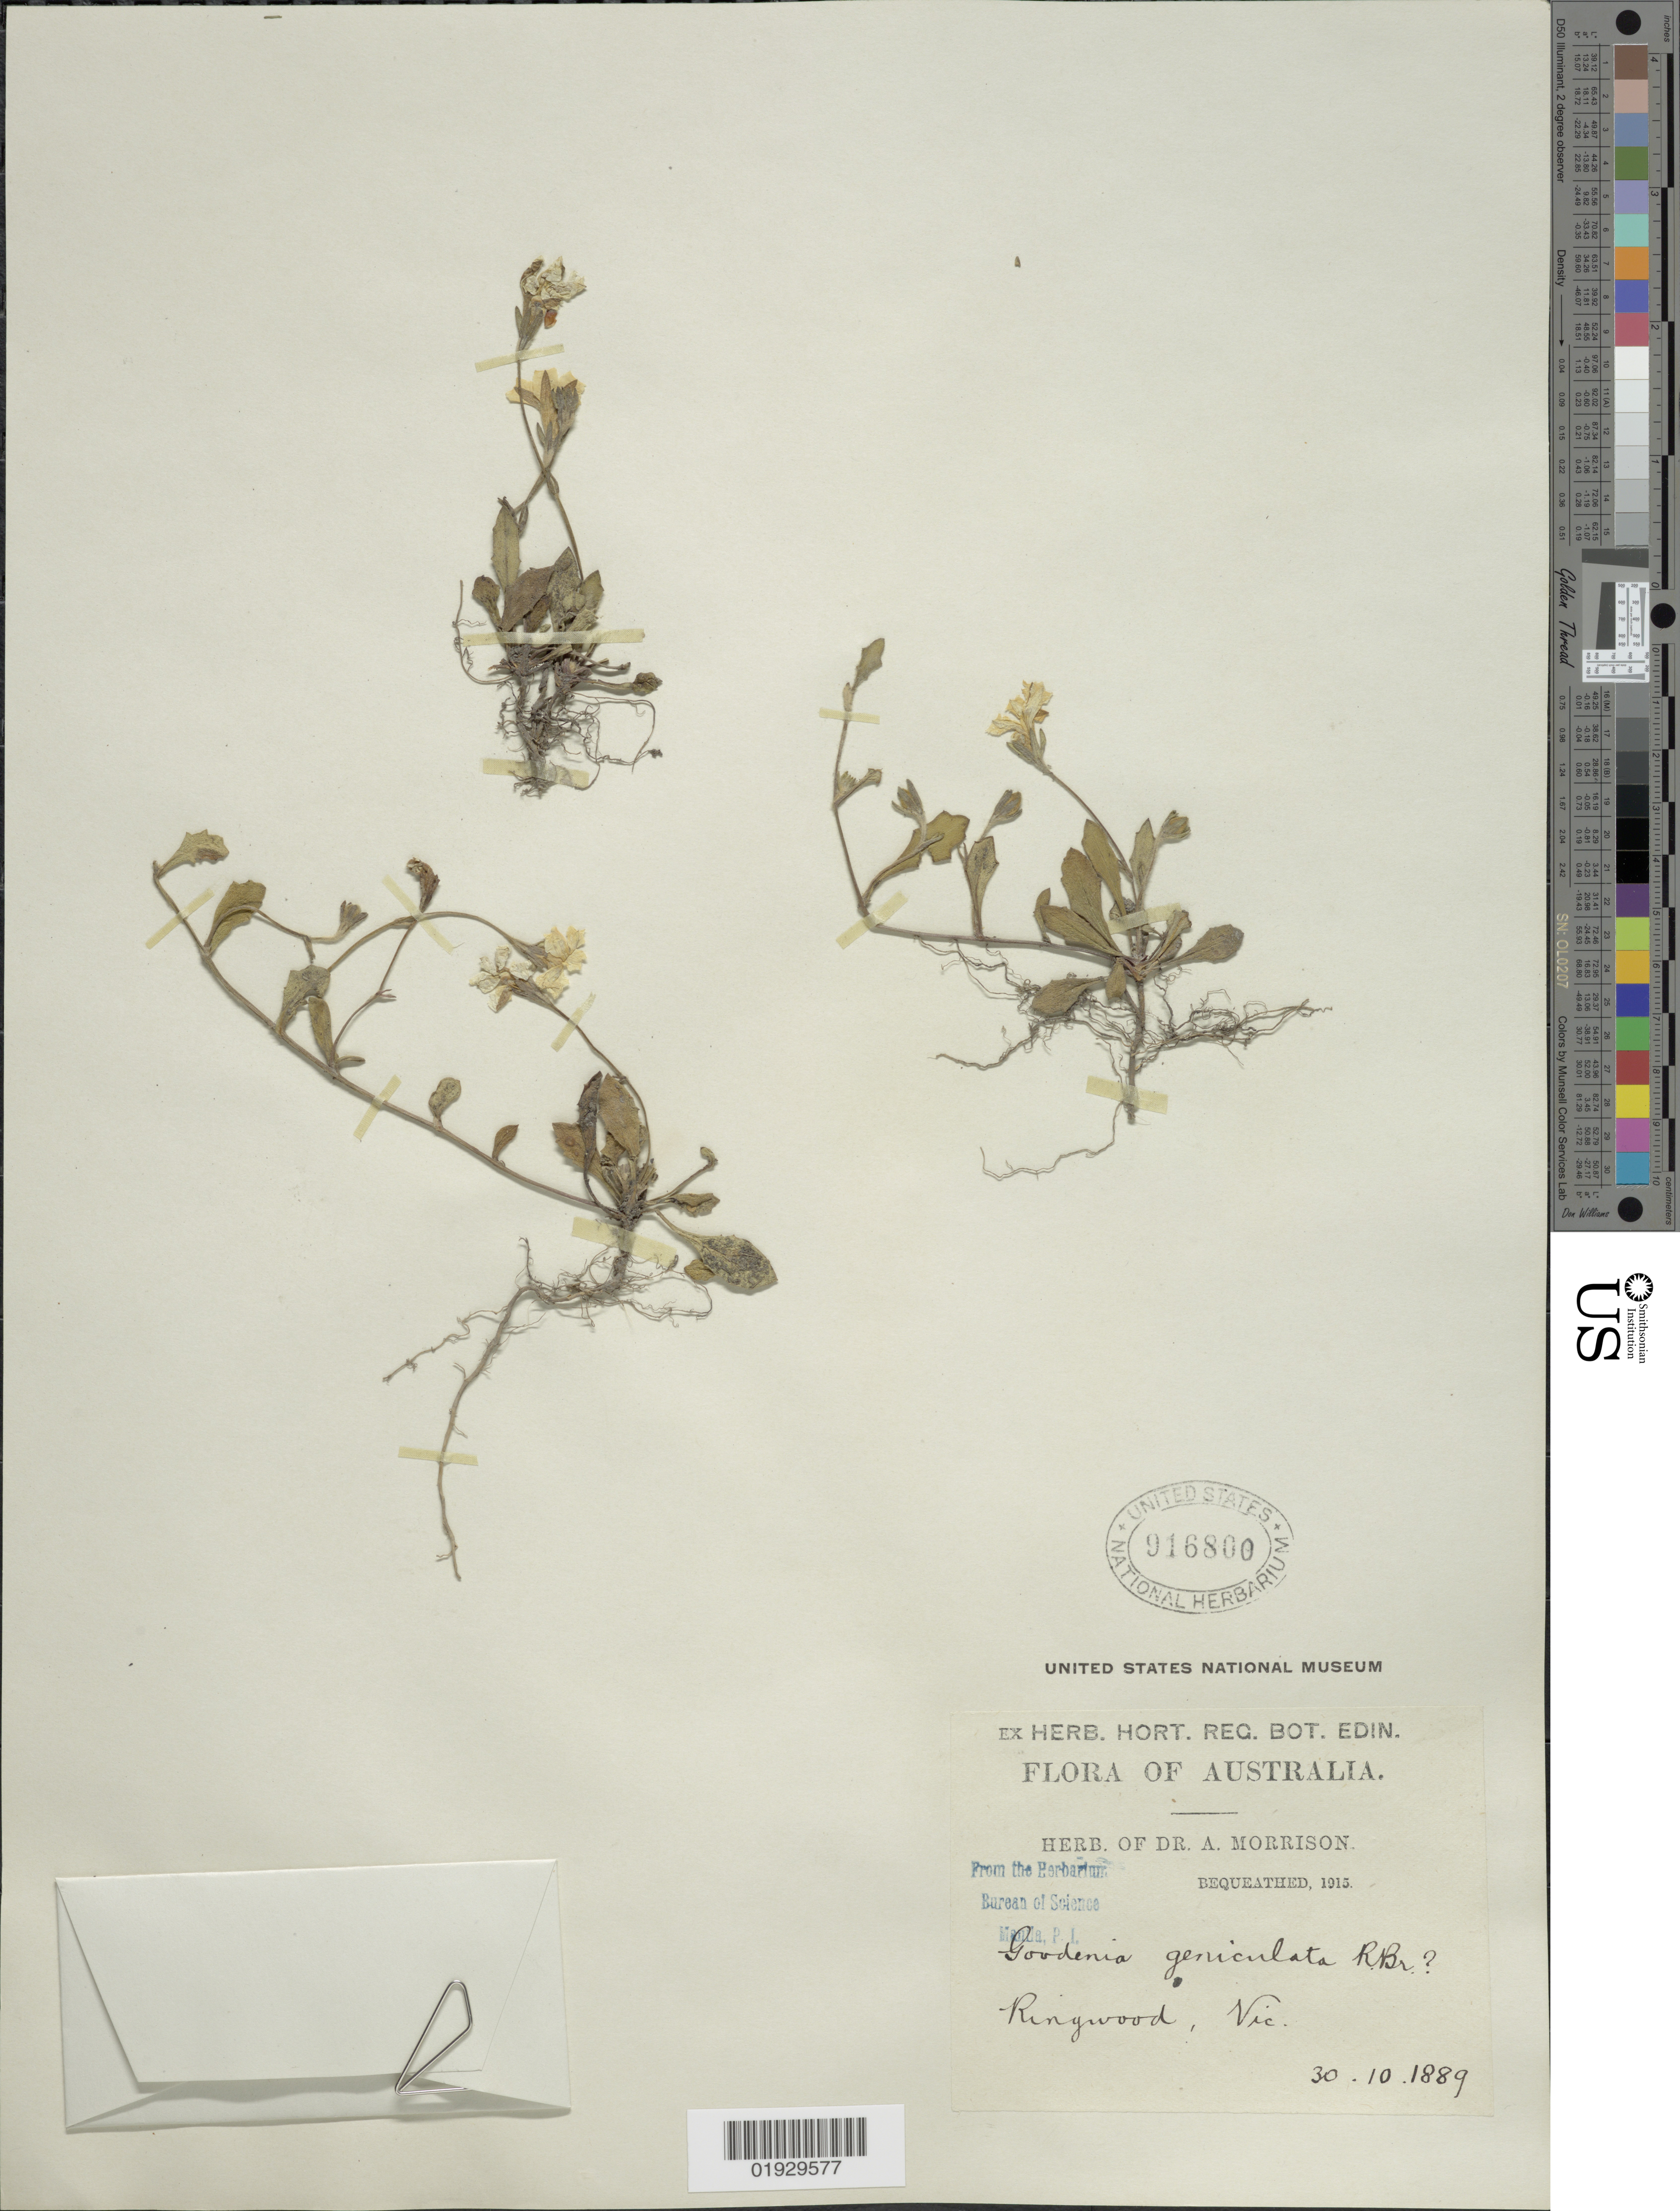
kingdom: Plantae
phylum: Tracheophyta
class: Magnoliopsida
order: Asterales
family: Goodeniaceae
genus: Goodenia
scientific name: Goodenia geniculata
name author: R. Br.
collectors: ex herb. Dr. A. Morrison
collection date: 1889-10-30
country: Australia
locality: Ringwood, Vic.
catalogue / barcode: US 916800